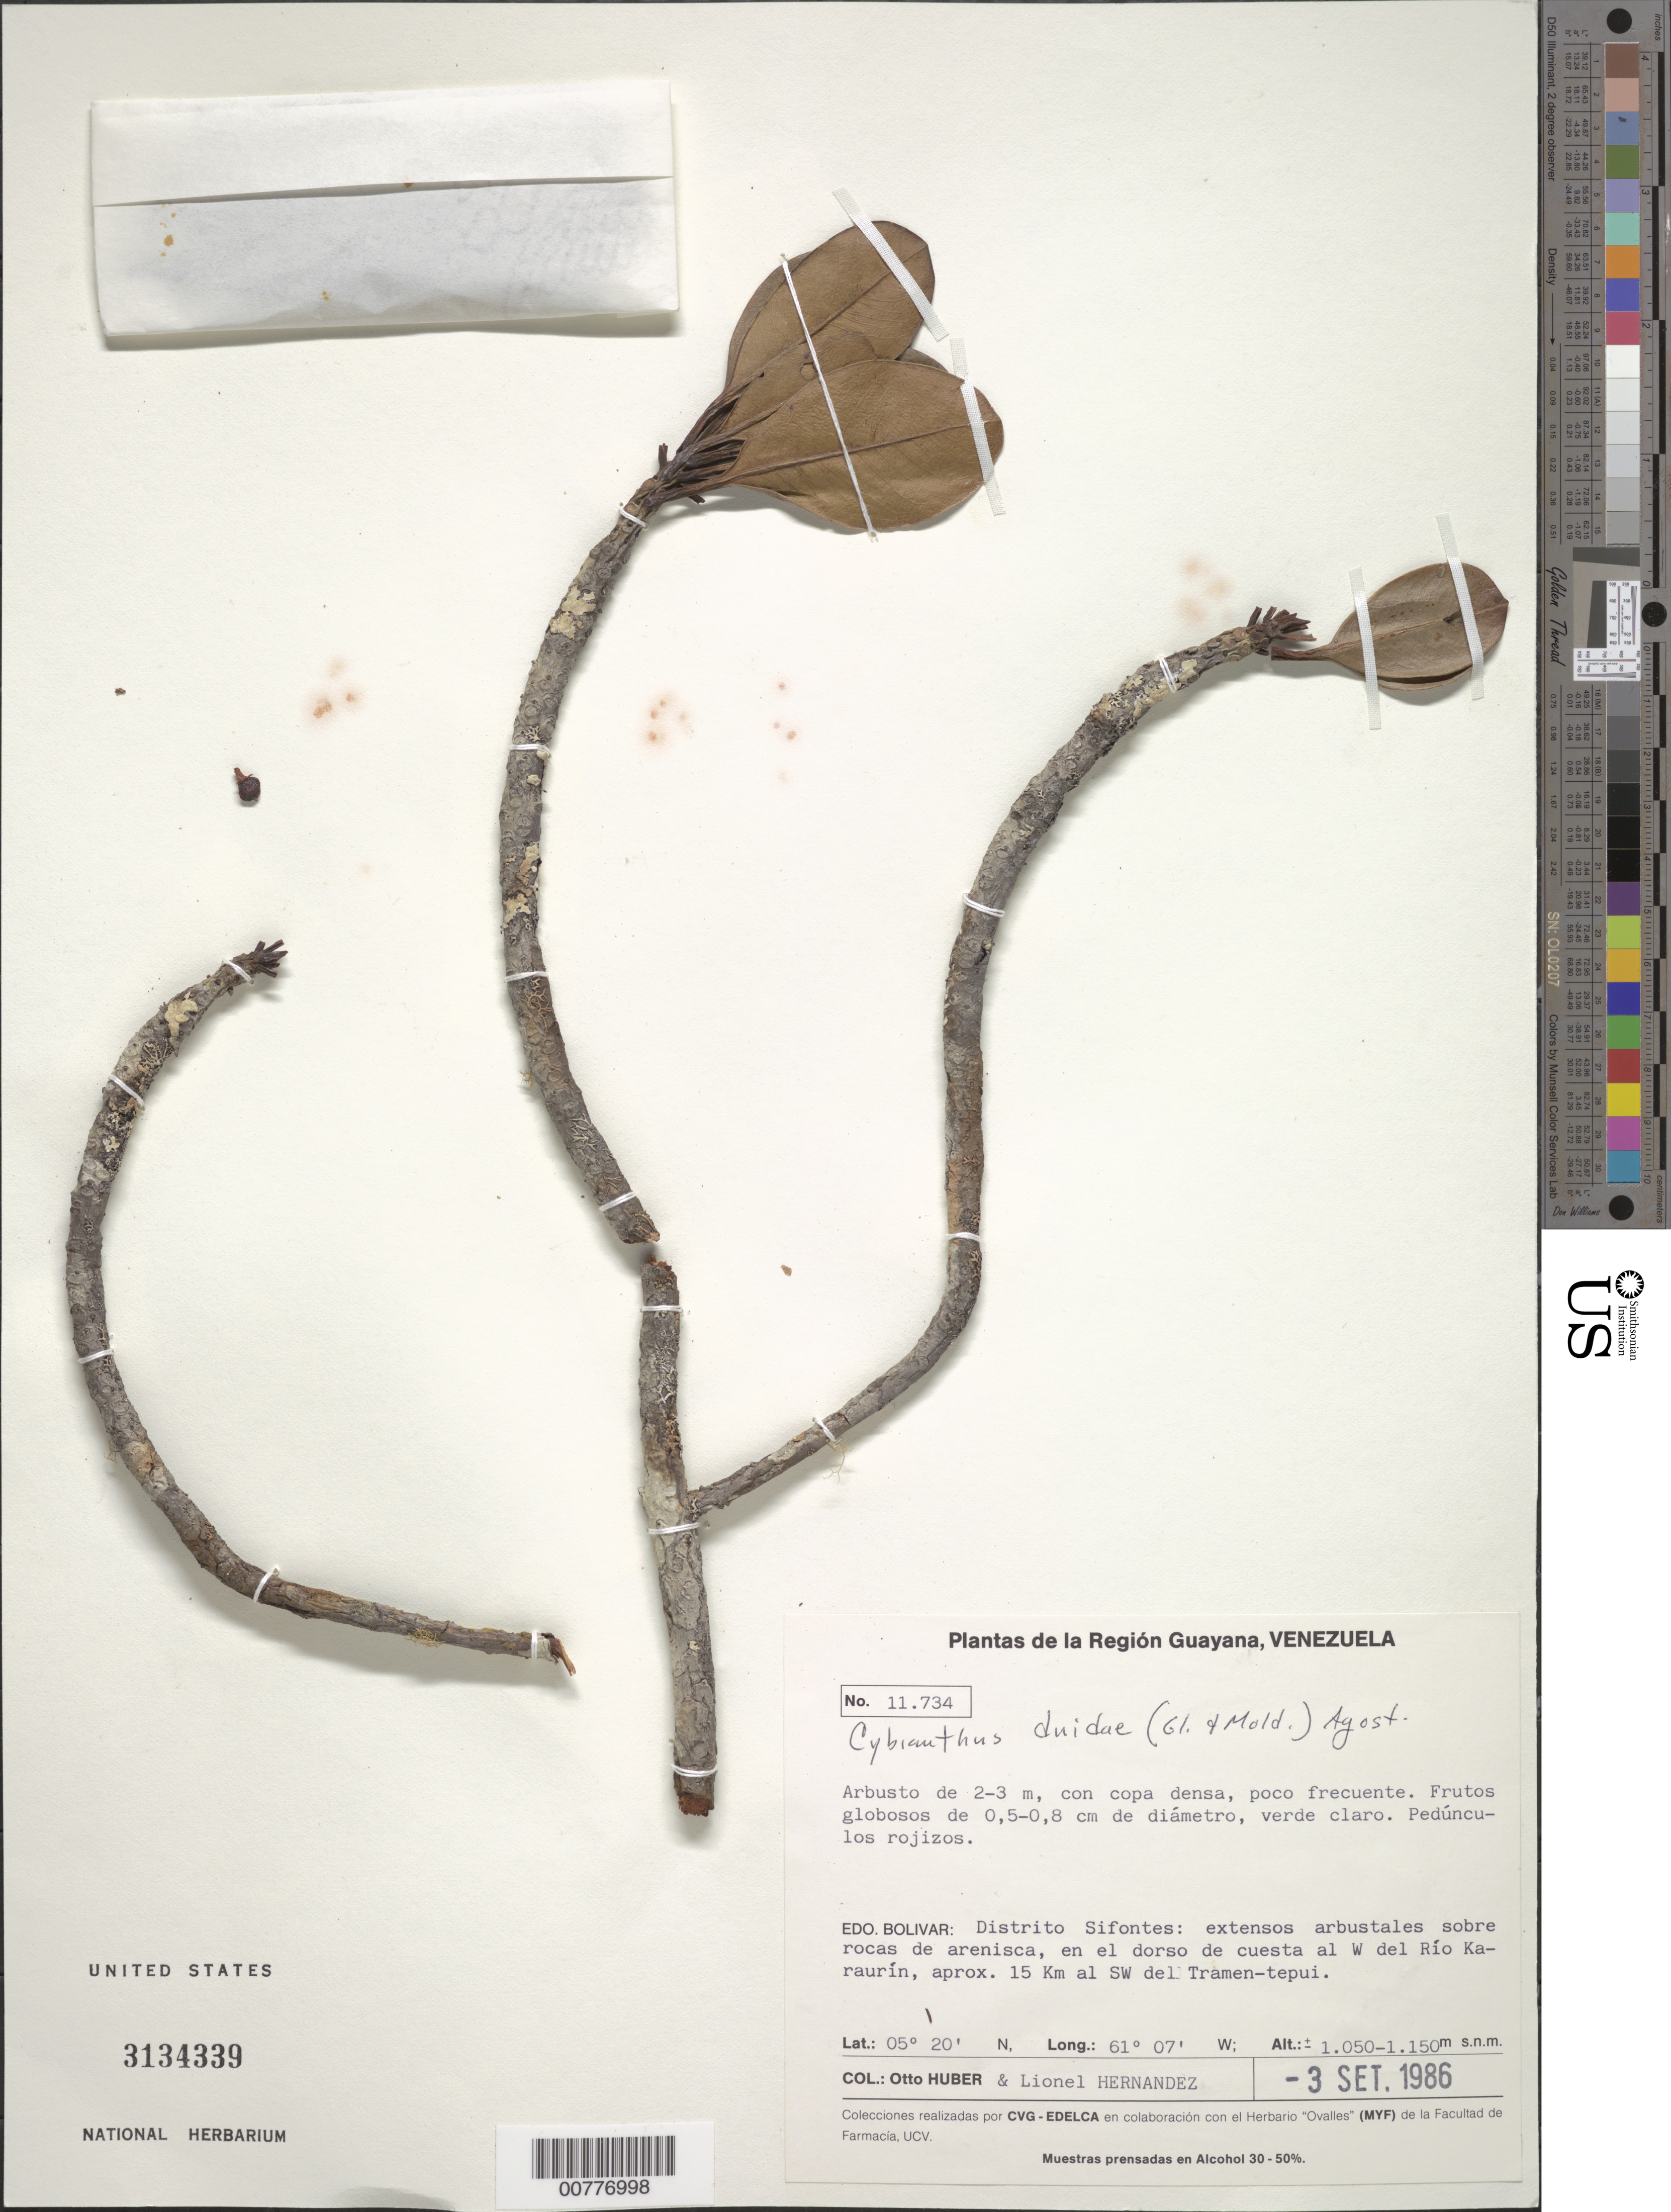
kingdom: Plantae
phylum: Tracheophyta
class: Magnoliopsida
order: Ericales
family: Primulaceae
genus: Cybianthus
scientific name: Cybianthus duidae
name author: (Gleason & Moldenke) G. Agostini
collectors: O. Huber & L. Hernández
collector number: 11734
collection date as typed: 3-Sep-86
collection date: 1986-09-03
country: Venezuela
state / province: Bolívar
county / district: Sifontes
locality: Río Karaurín, W of, 12 km SW del Tramen-tepuí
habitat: Extensos arbustales sobre rocas de arenisca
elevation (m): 1050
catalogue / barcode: US 3134339